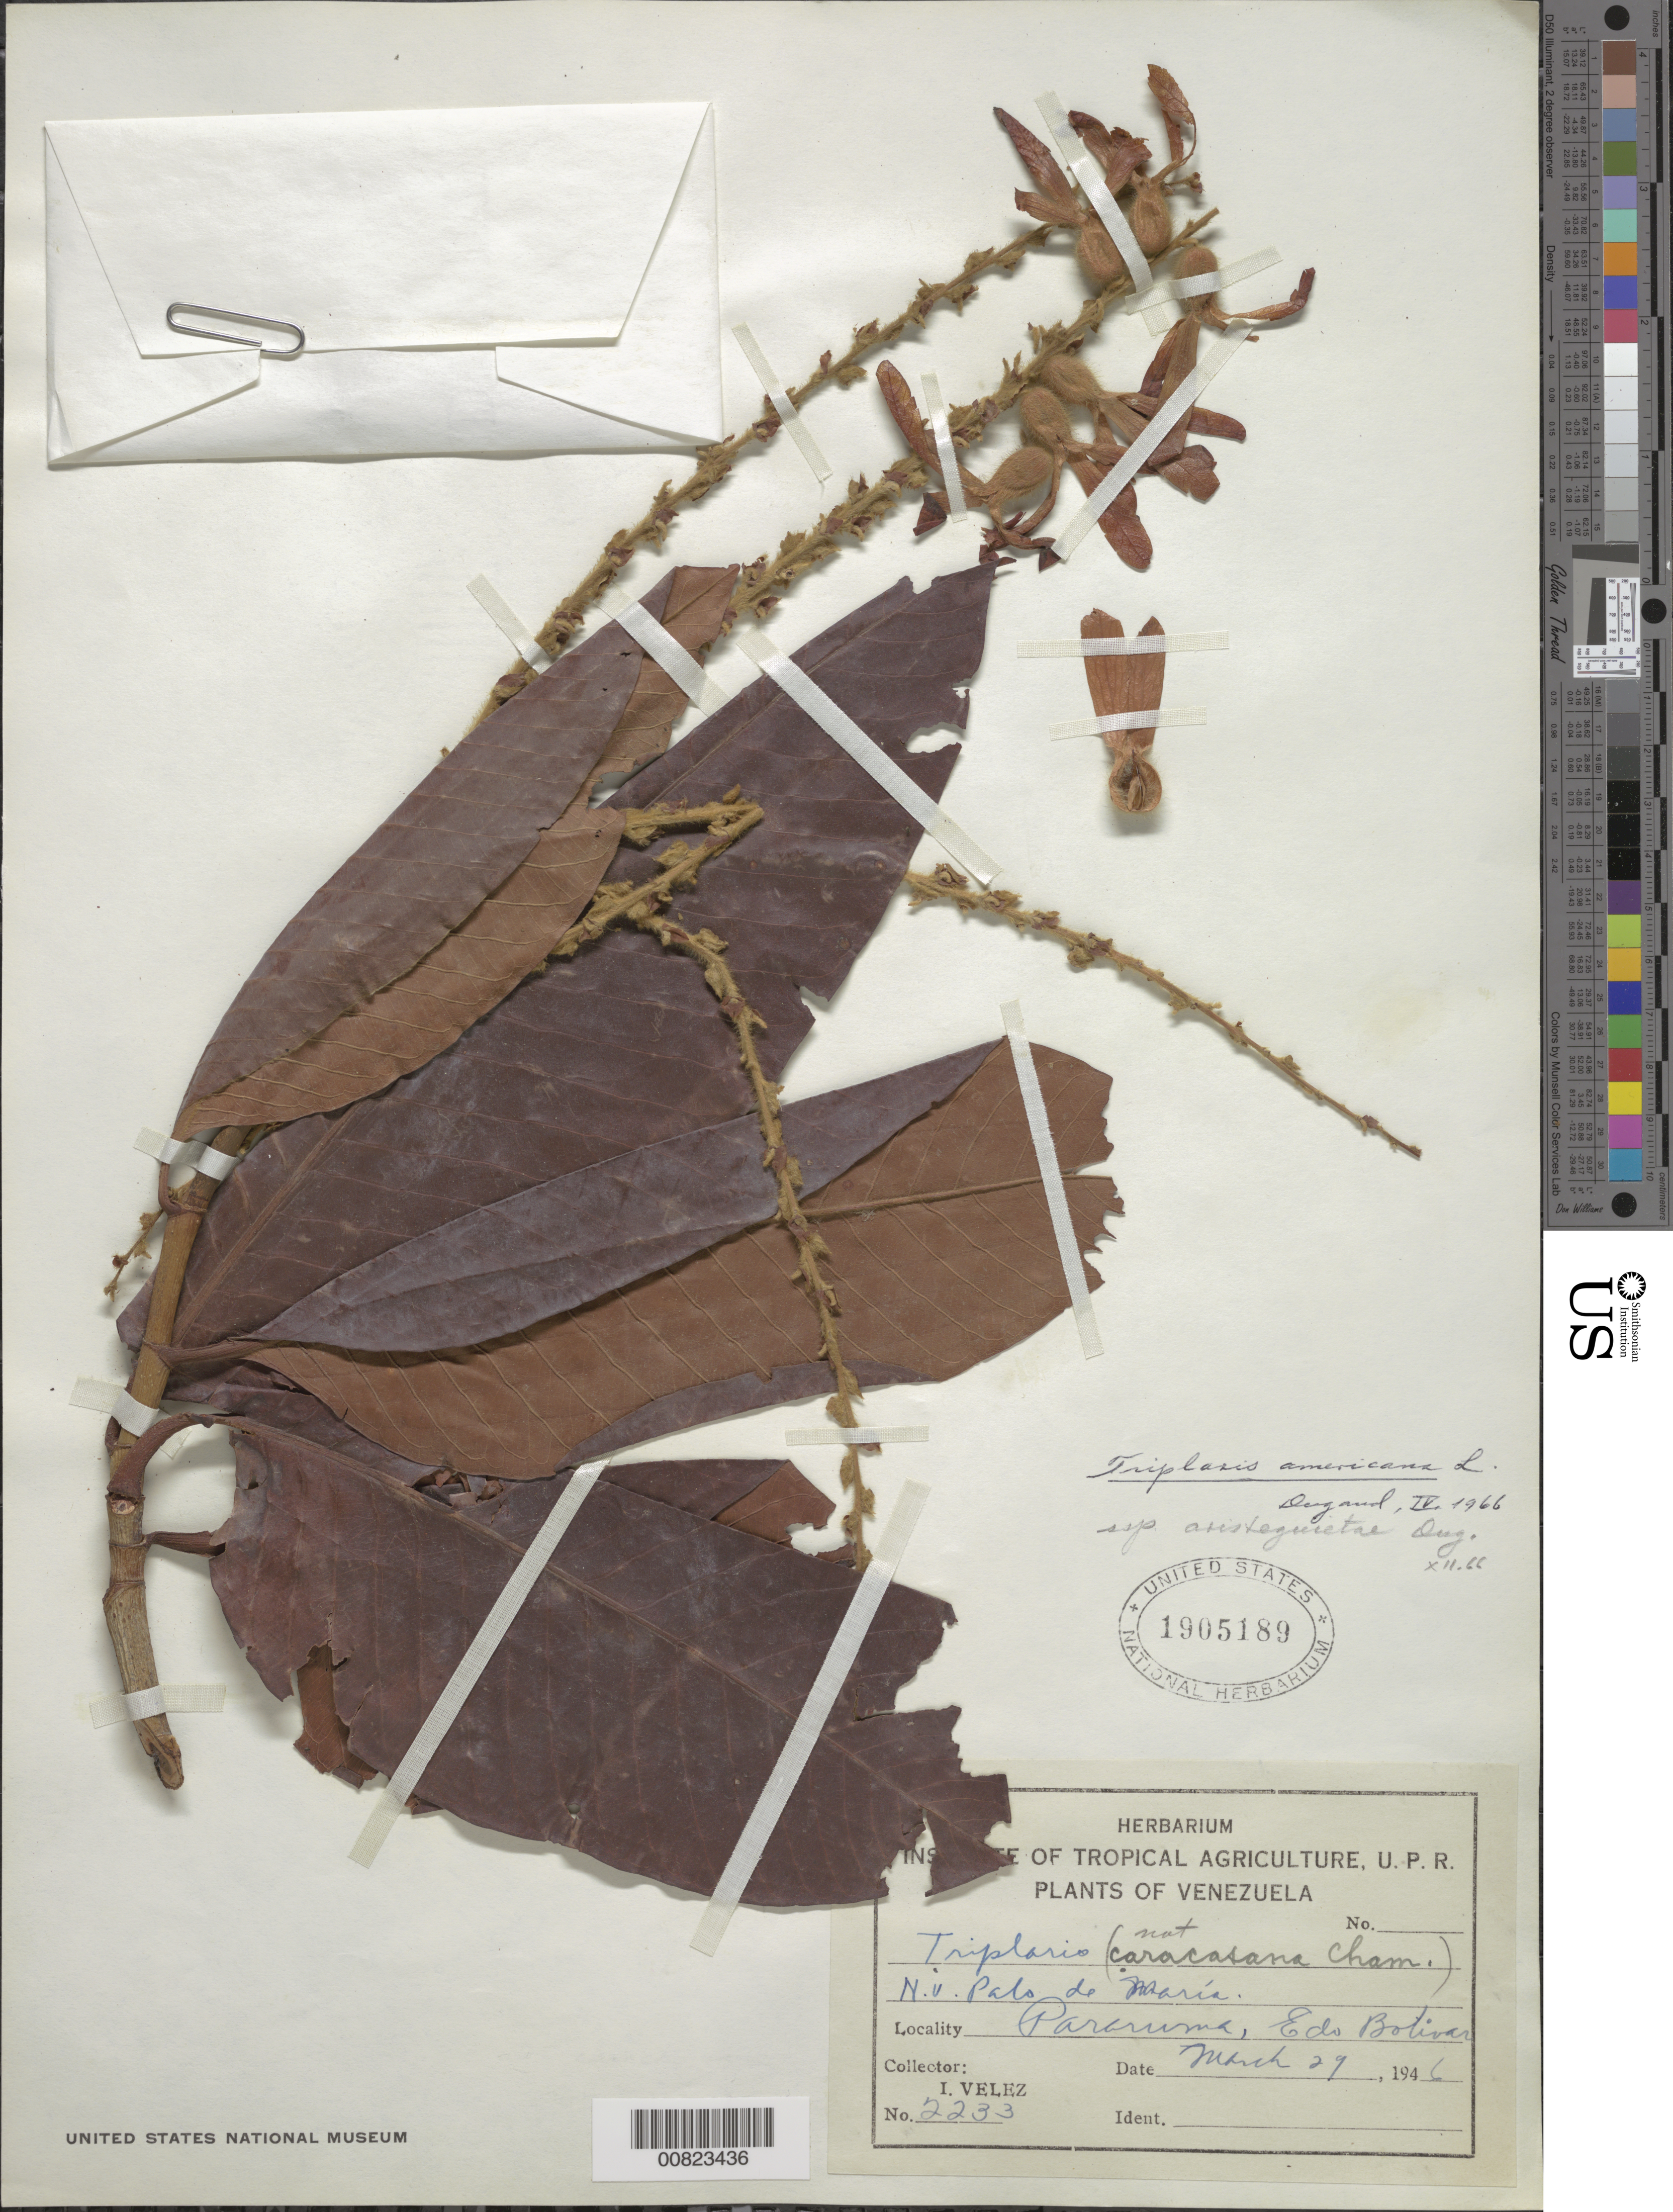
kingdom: Plantae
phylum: Tracheophyta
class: Magnoliopsida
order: Caryophyllales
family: Polygonaceae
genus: Triplaris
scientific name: Triplaris americana subsp. aristeguietae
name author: L.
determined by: Dugand, --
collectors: I. Velez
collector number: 2233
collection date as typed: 29-Mar-46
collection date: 1946-03-29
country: Venezuela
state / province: Bolívar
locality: Pararuma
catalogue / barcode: US 1905189